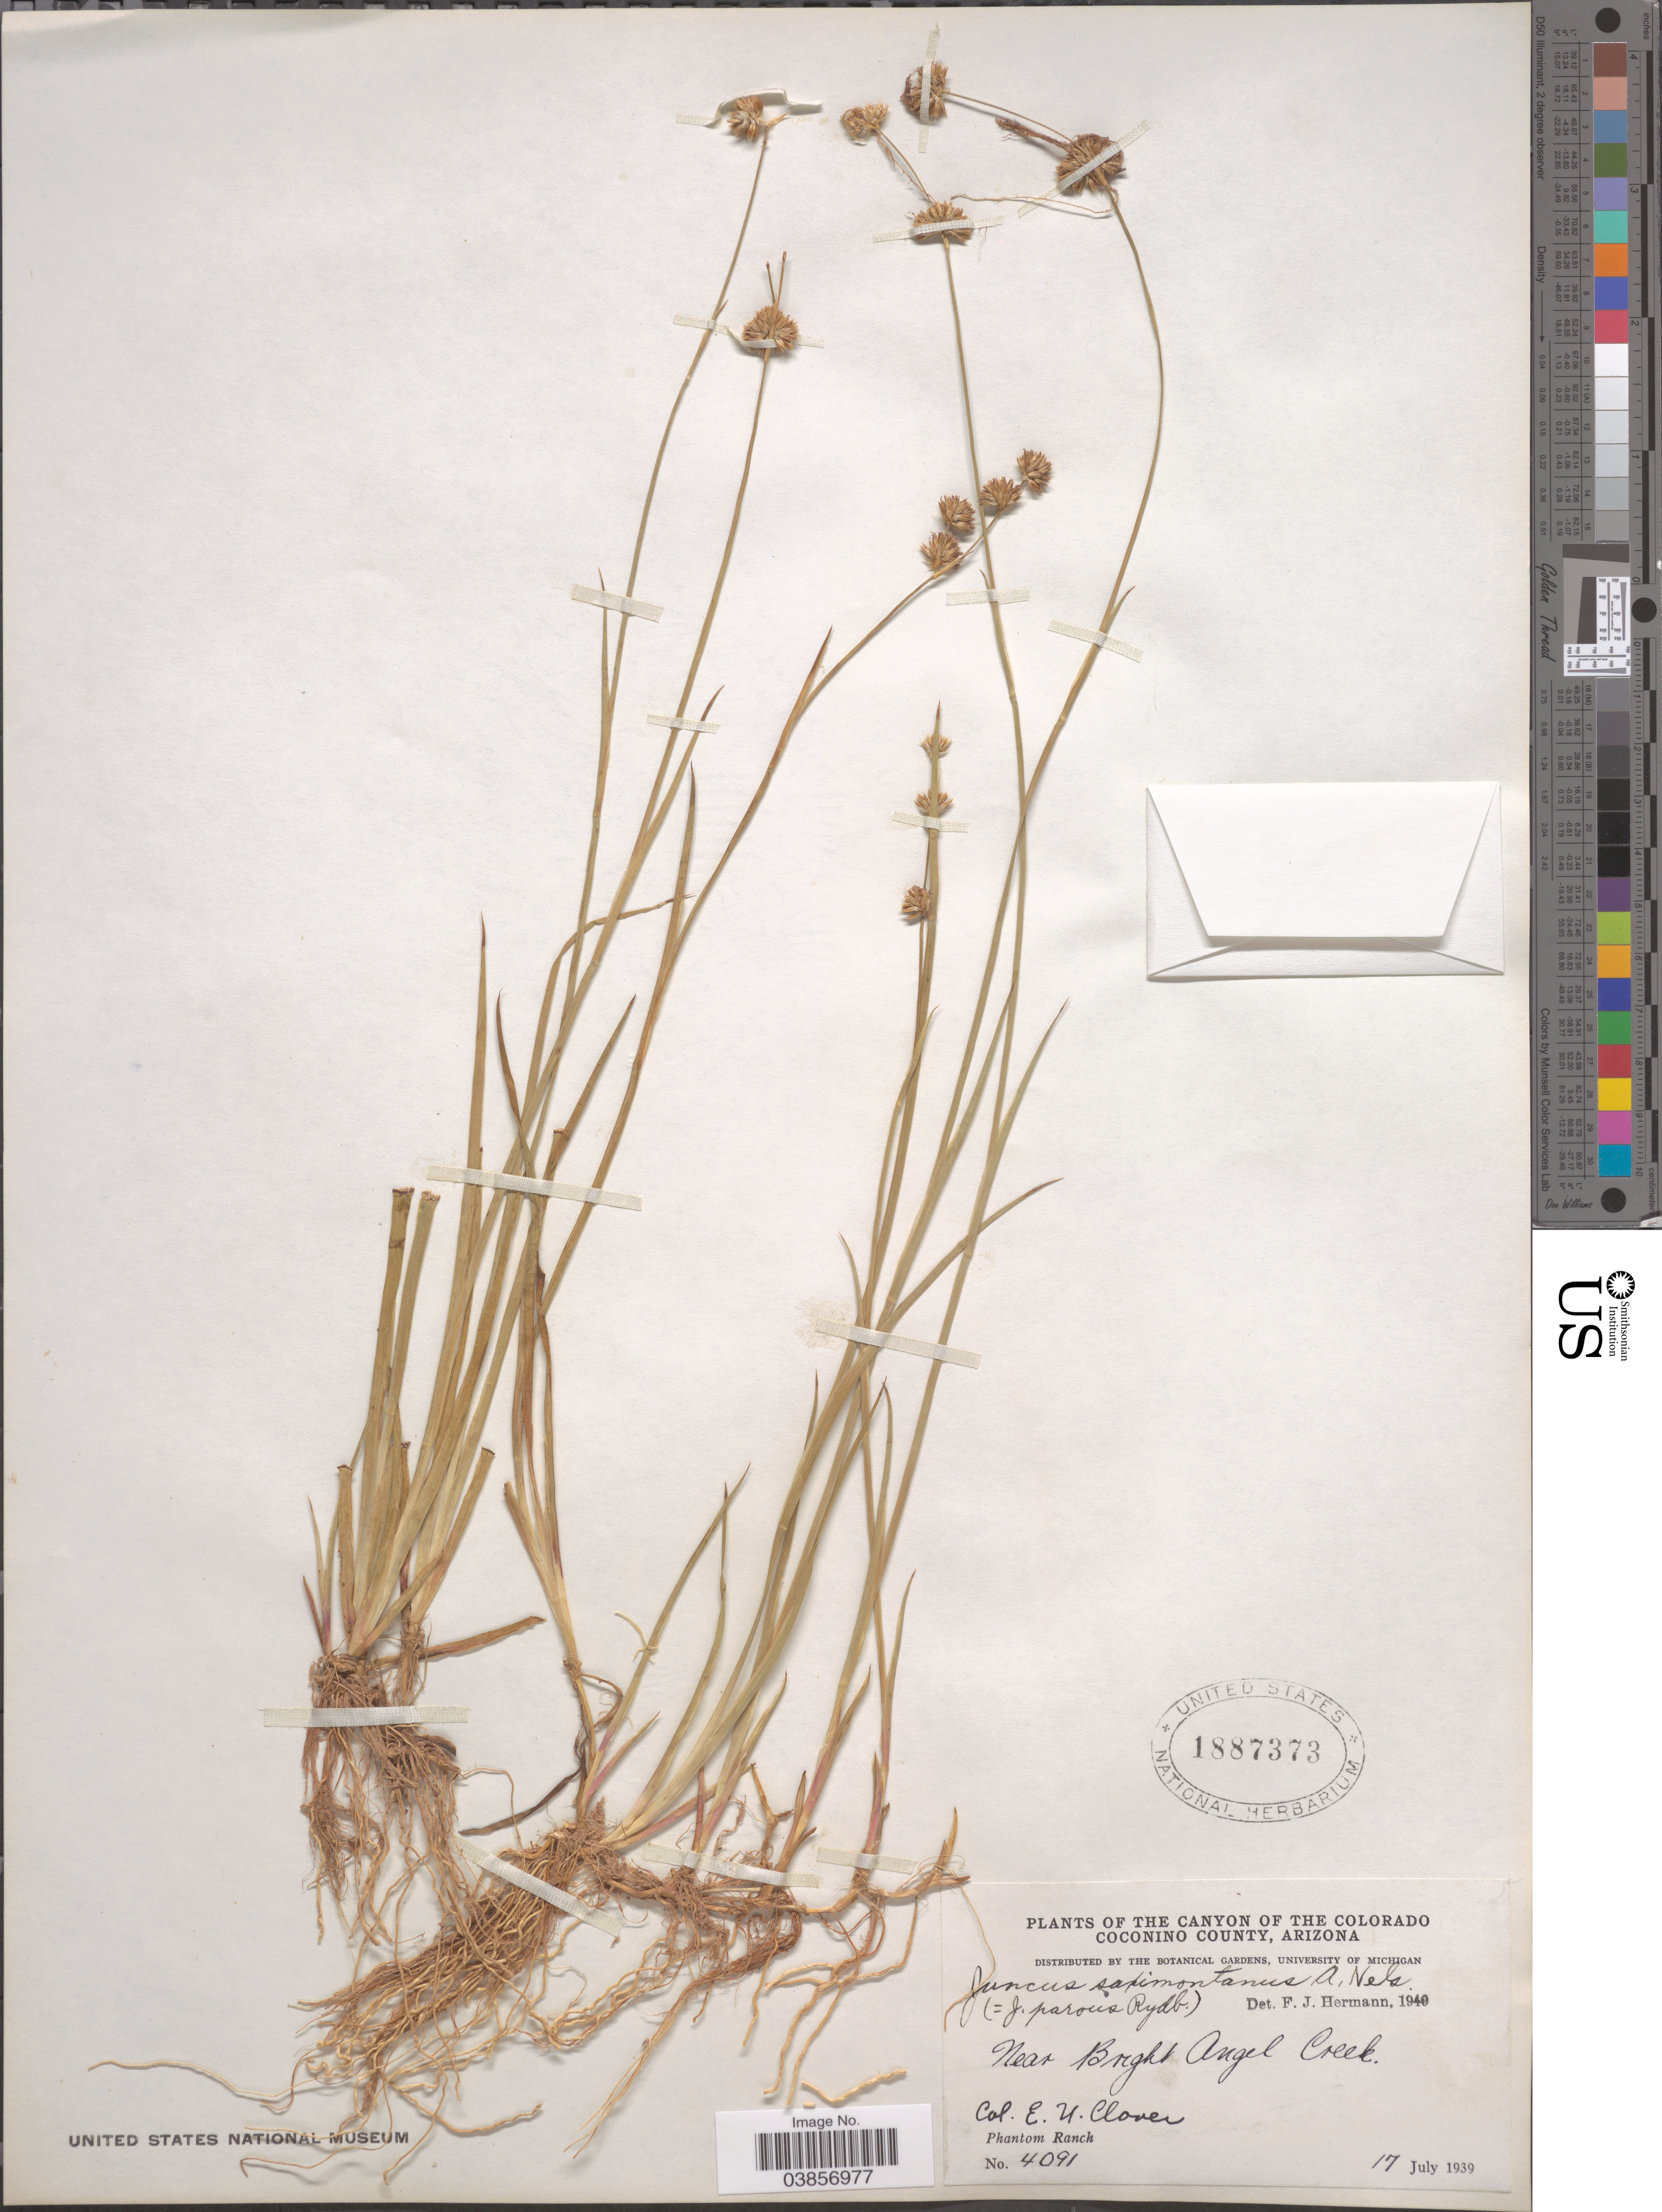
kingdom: Plantae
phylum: Tracheophyta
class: Liliopsida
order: Poales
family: Juncaceae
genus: Juncus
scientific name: Juncus saximontanus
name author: A. Nelson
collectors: E. U. Clover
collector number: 4091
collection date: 1939-07-17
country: United States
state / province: Arizona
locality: The Canyon of the Colorado. Coconino County. Near Bright Angel Creek. Phantom Ranch.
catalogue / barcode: US 1887373